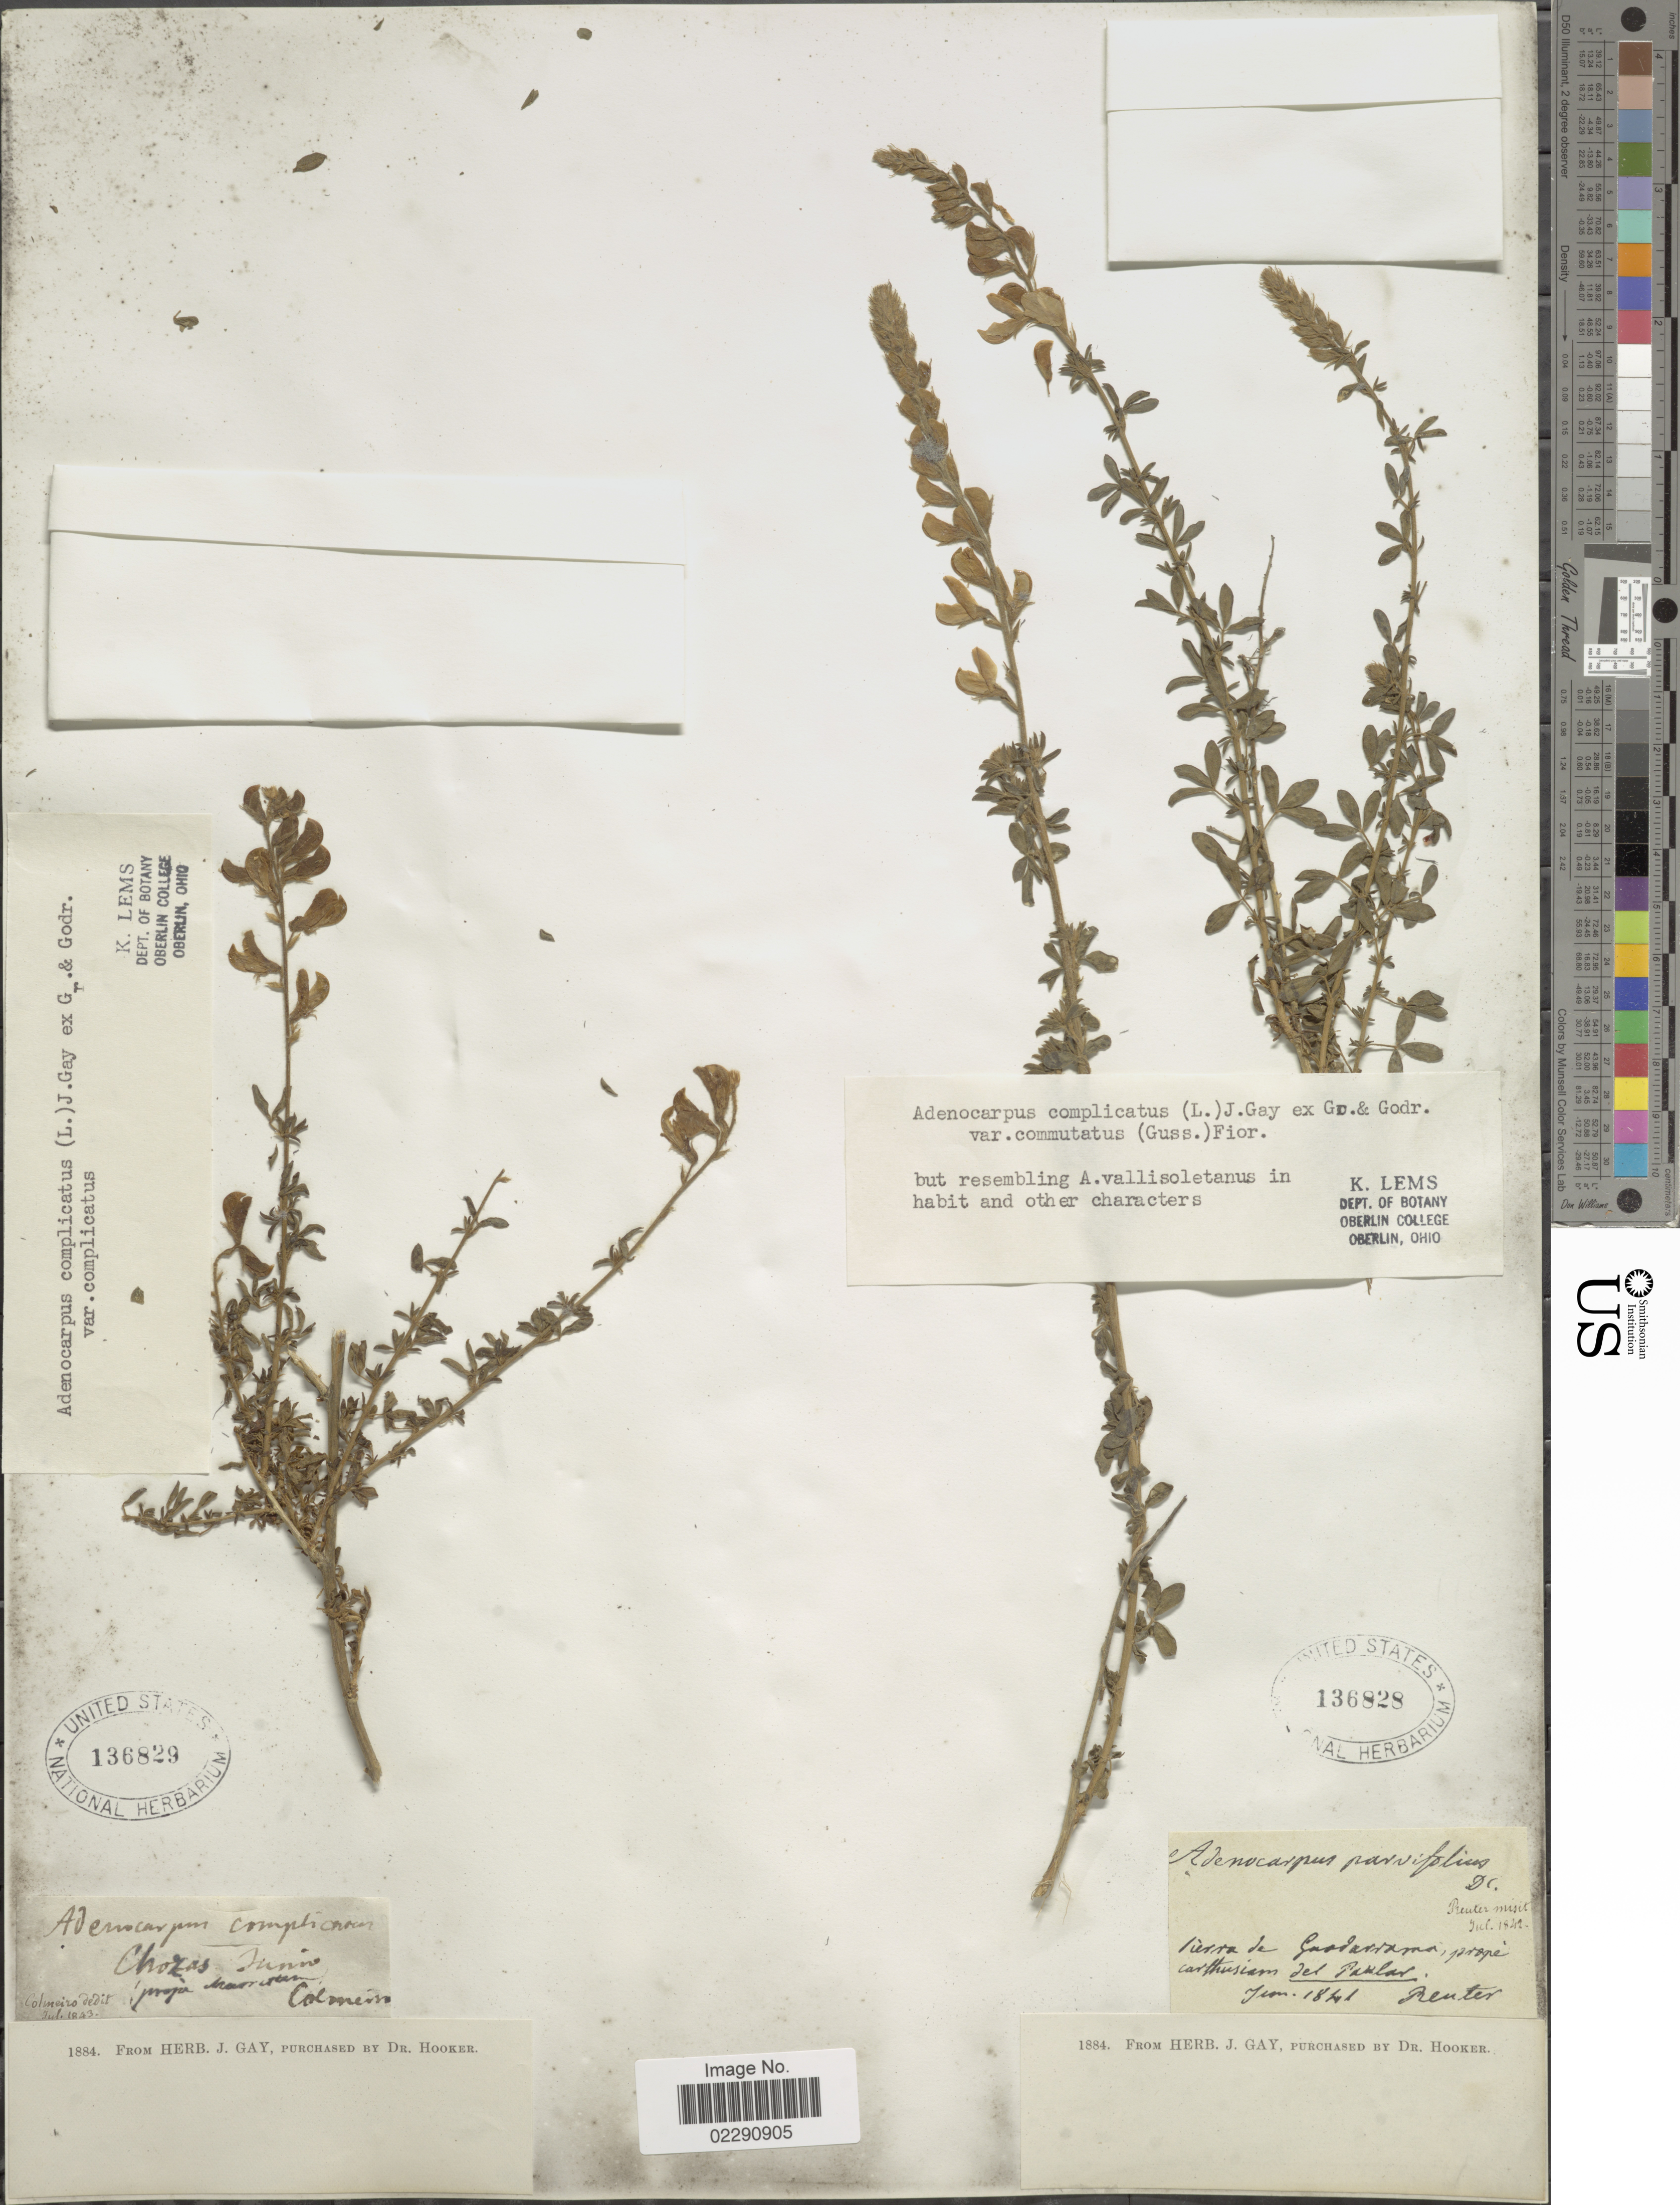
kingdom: Plantae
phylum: Tracheophyta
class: Magnoliopsida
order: Fabales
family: Fabaceae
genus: Adenocarpus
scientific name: Adenocarpus complicatus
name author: J. Gay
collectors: -. Reuter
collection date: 1841-06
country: Spain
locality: Sierra de Guadarrama, prope Carthusians del Paklar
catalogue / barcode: US 136828-2